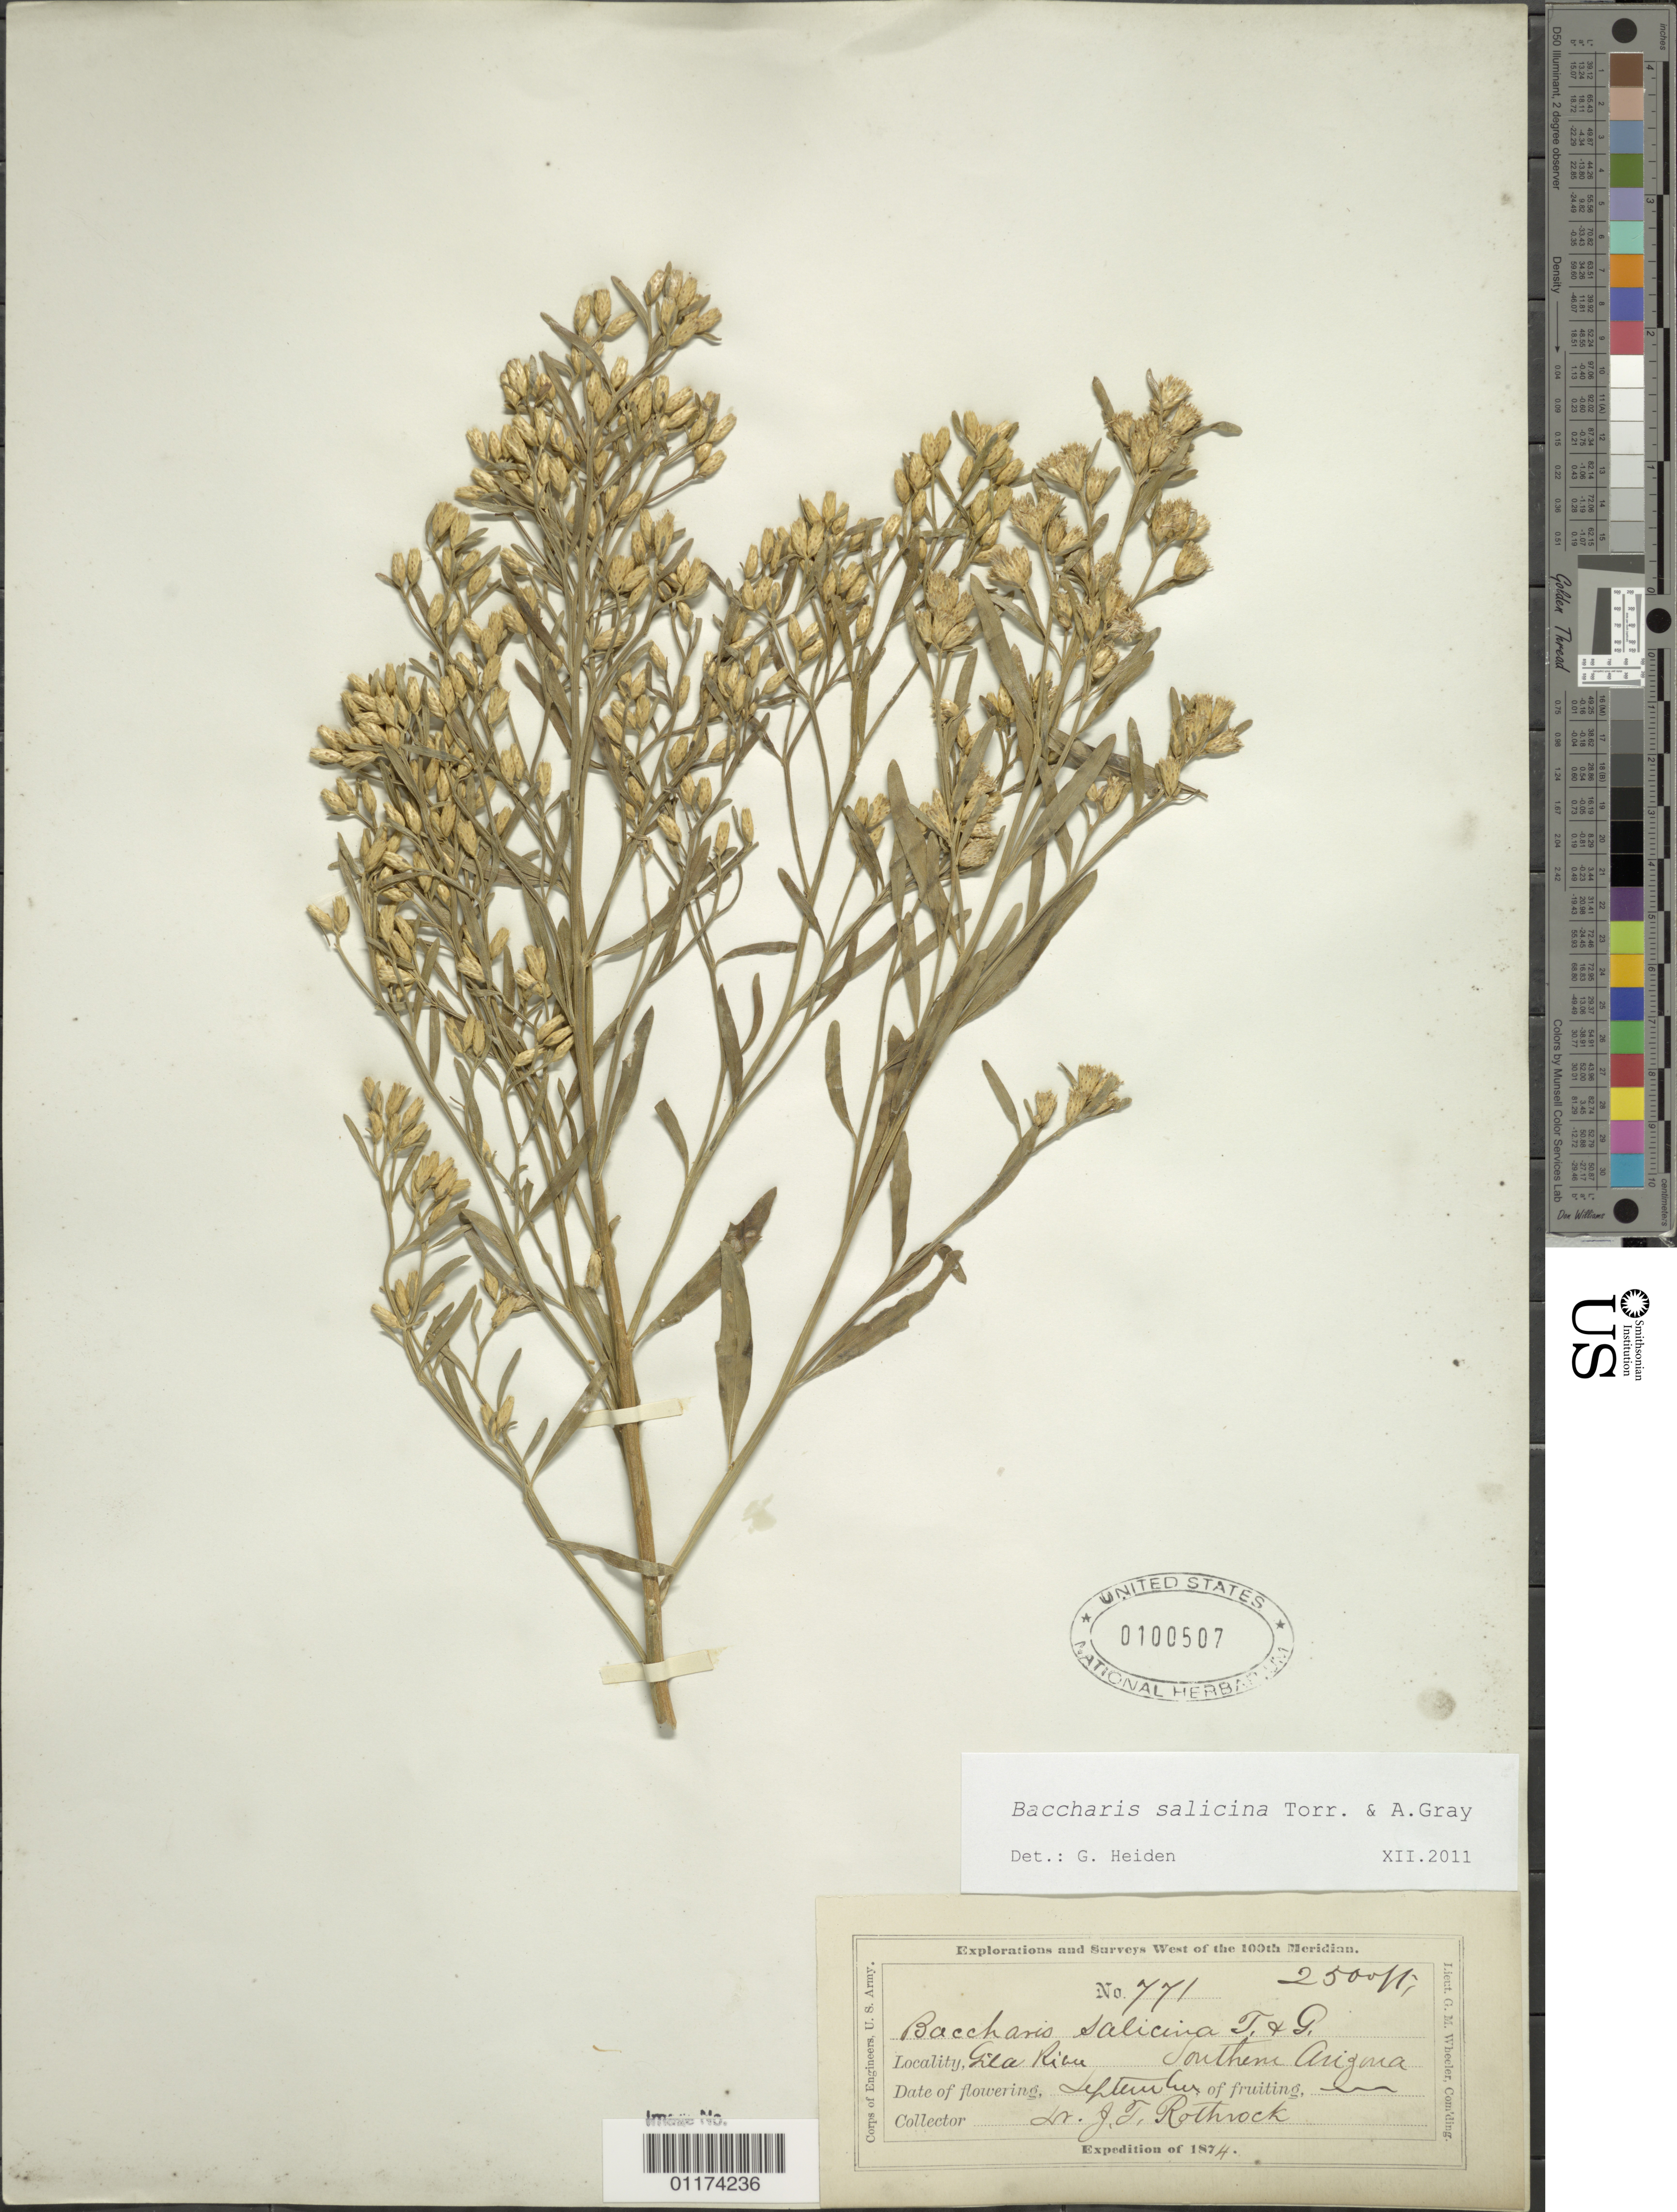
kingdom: Plantae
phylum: Tracheophyta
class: Magnoliopsida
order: Asterales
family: Asteraceae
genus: Baccharis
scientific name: Baccharis salicina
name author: Torr. & A. Gray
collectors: J. T. Rothrock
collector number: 771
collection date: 1874-09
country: United States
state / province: Arizona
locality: Gila river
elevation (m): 762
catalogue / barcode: US 100507